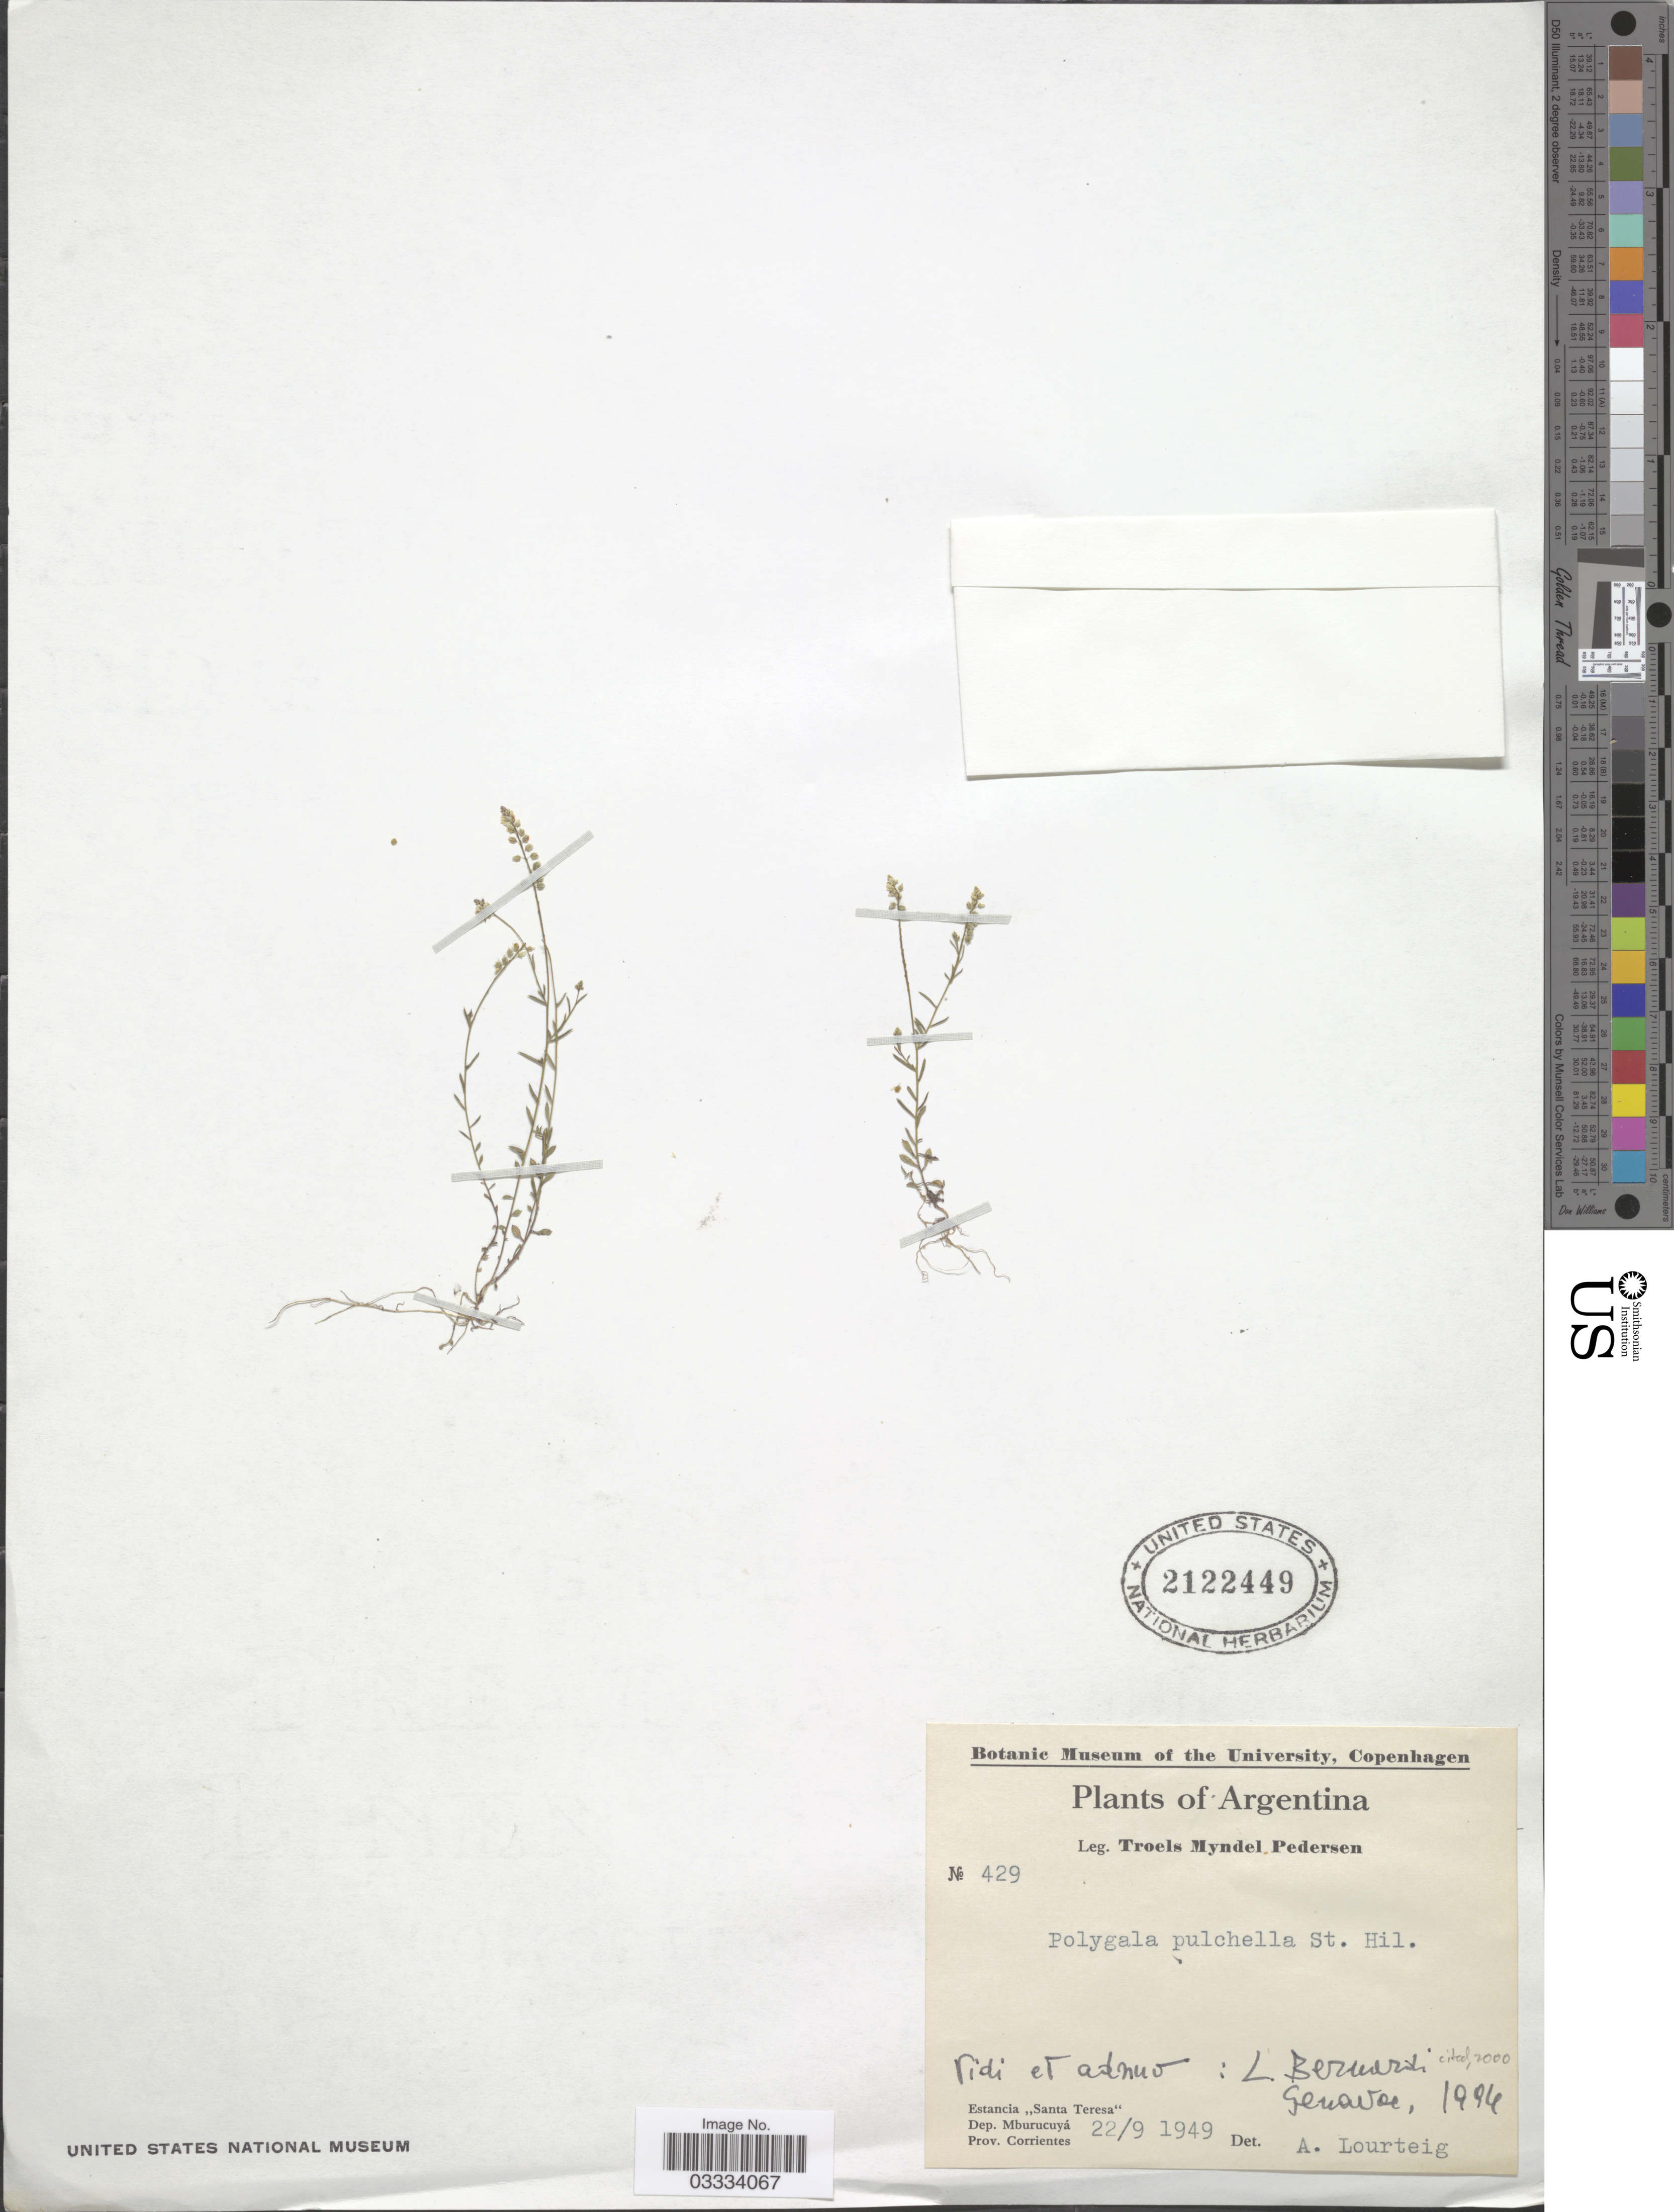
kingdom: Plantae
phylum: Tracheophyta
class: Magnoliopsida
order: Fabales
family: Polygalaceae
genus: Polygala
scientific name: Polygala pulchella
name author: A. St.-Hil. & Moq.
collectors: T. Pederson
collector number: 429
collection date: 1949-09-22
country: Argentina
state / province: Corrientes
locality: Estancia "Santa Teresa", Dep. Mburucuyá.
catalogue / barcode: US 2122449